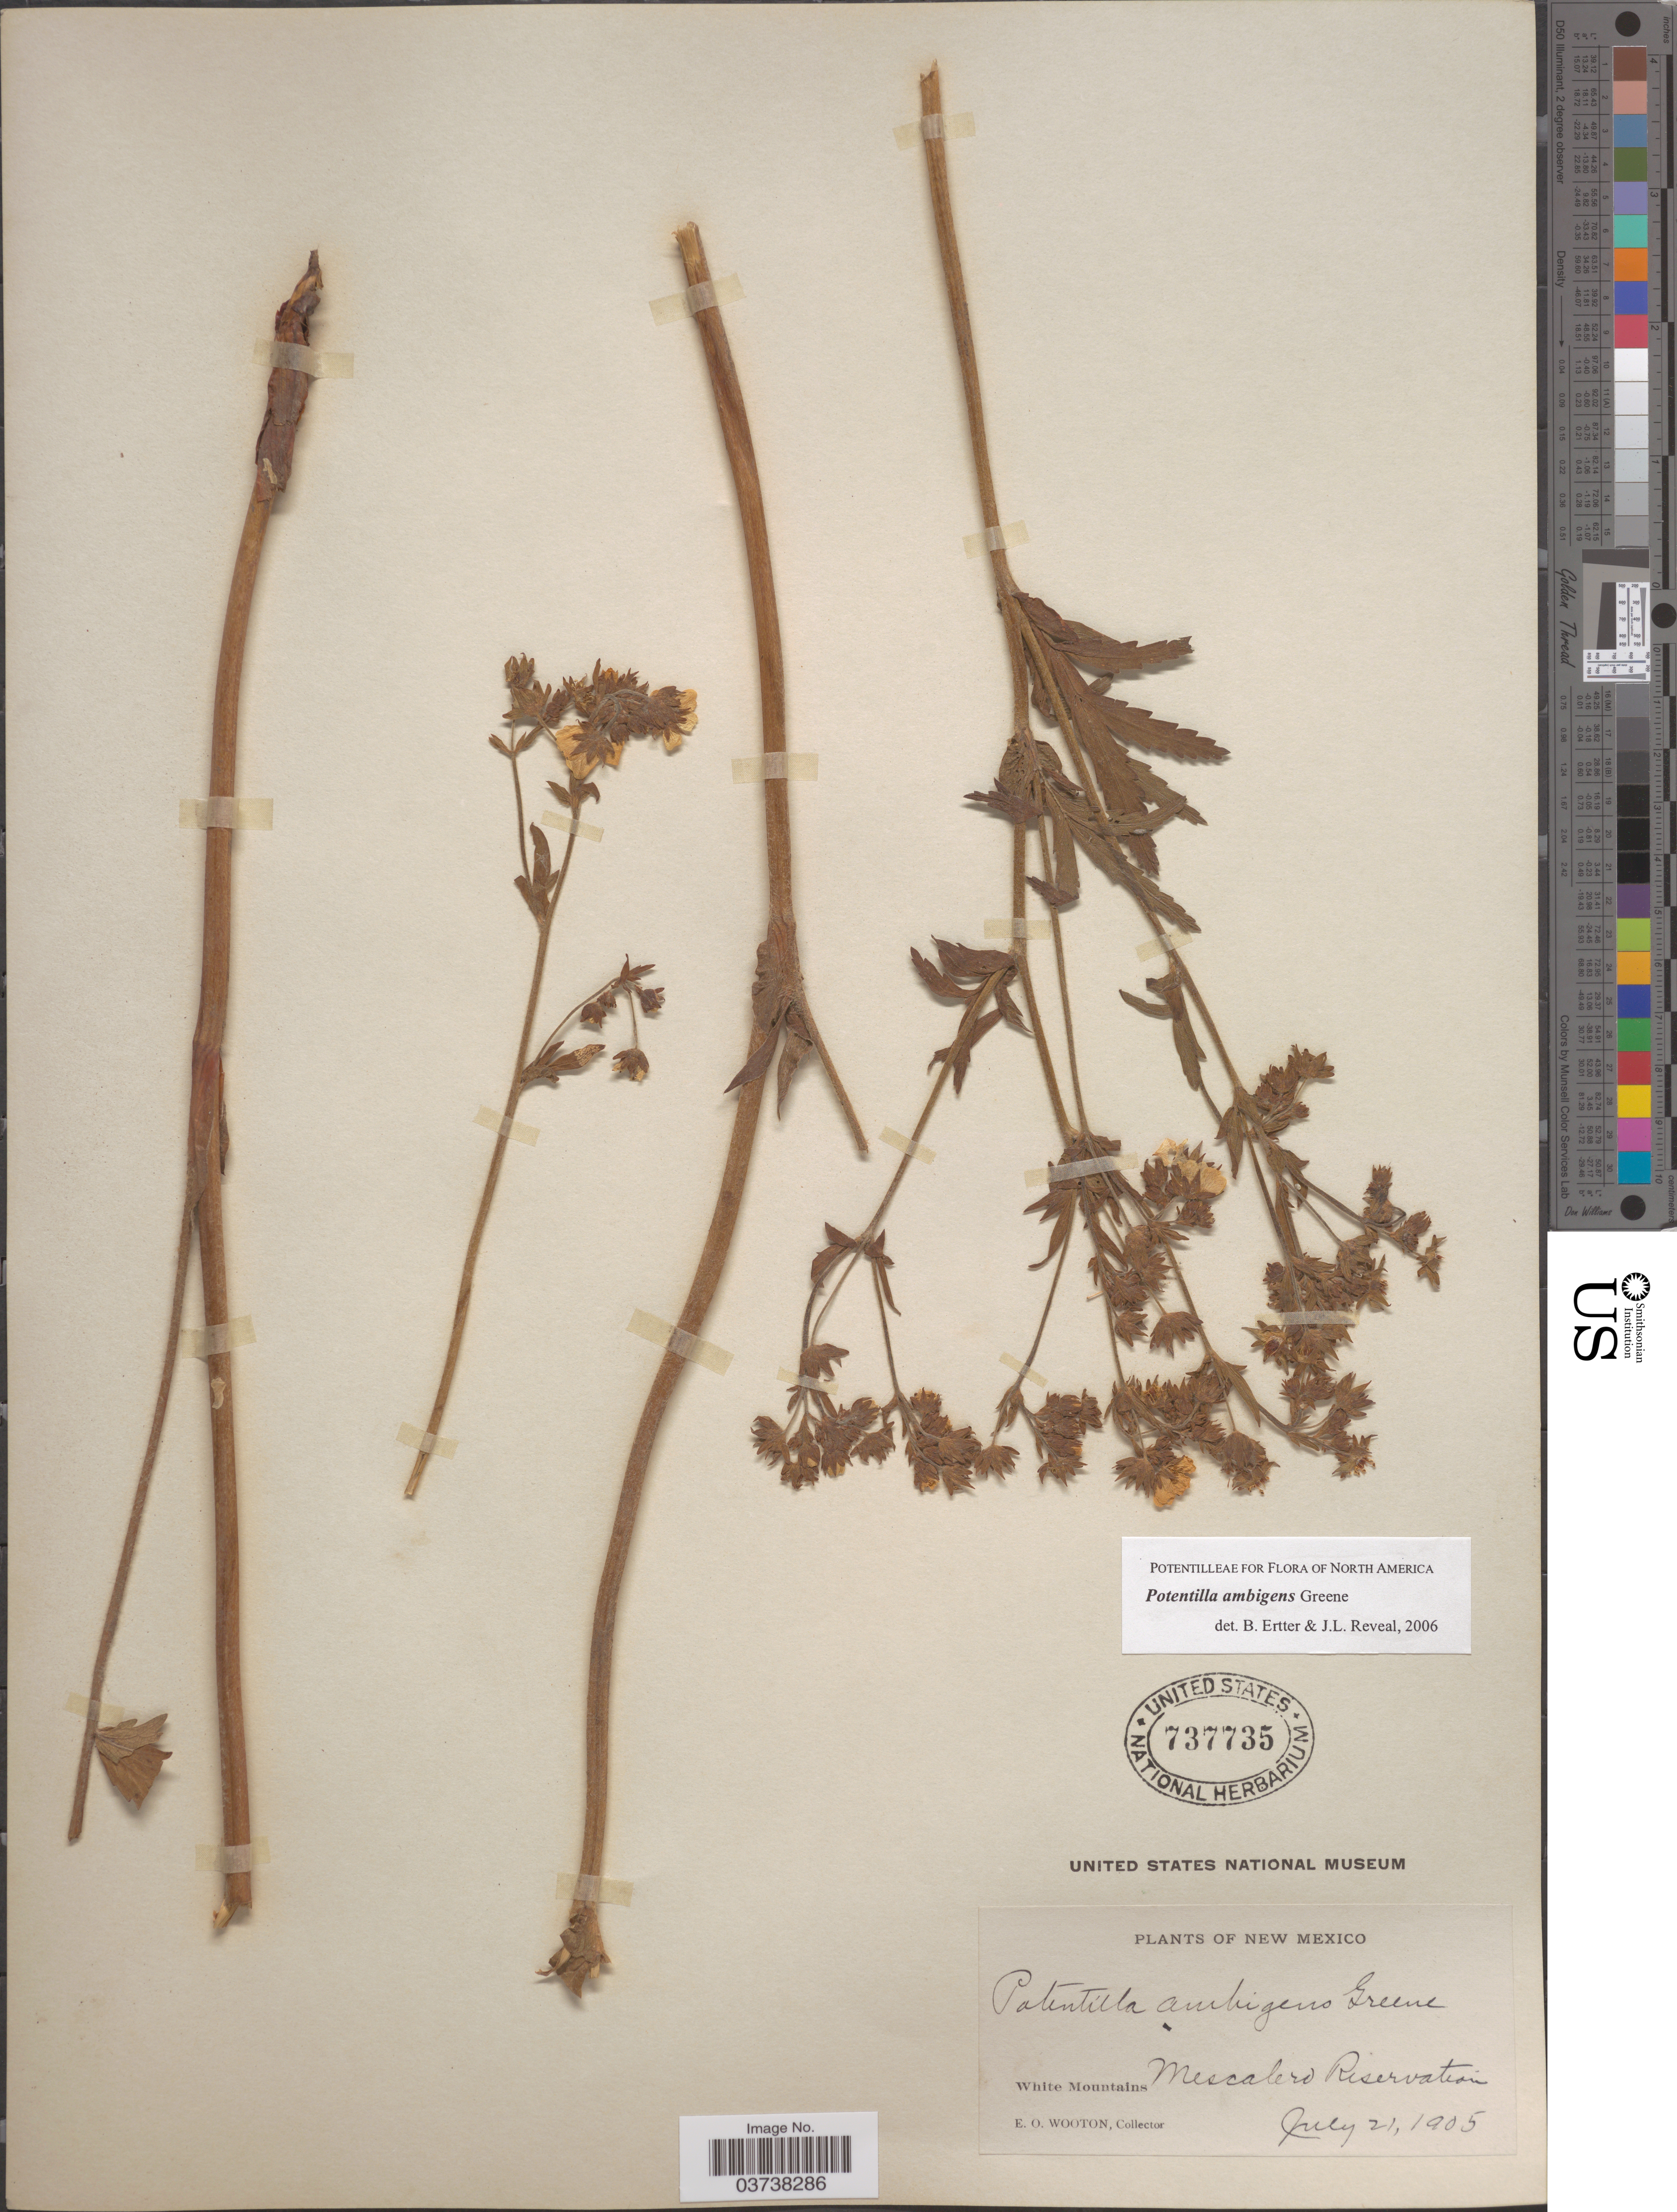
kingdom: Plantae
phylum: Tracheophyta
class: Magnoliopsida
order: Rosales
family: Rosaceae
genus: Potentilla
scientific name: Potentilla ambigens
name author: Greene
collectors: E. O. Wooton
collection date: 1905-07-21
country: United States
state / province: New Mexico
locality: White Mountains, Mescalero Reservation.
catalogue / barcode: US 737735